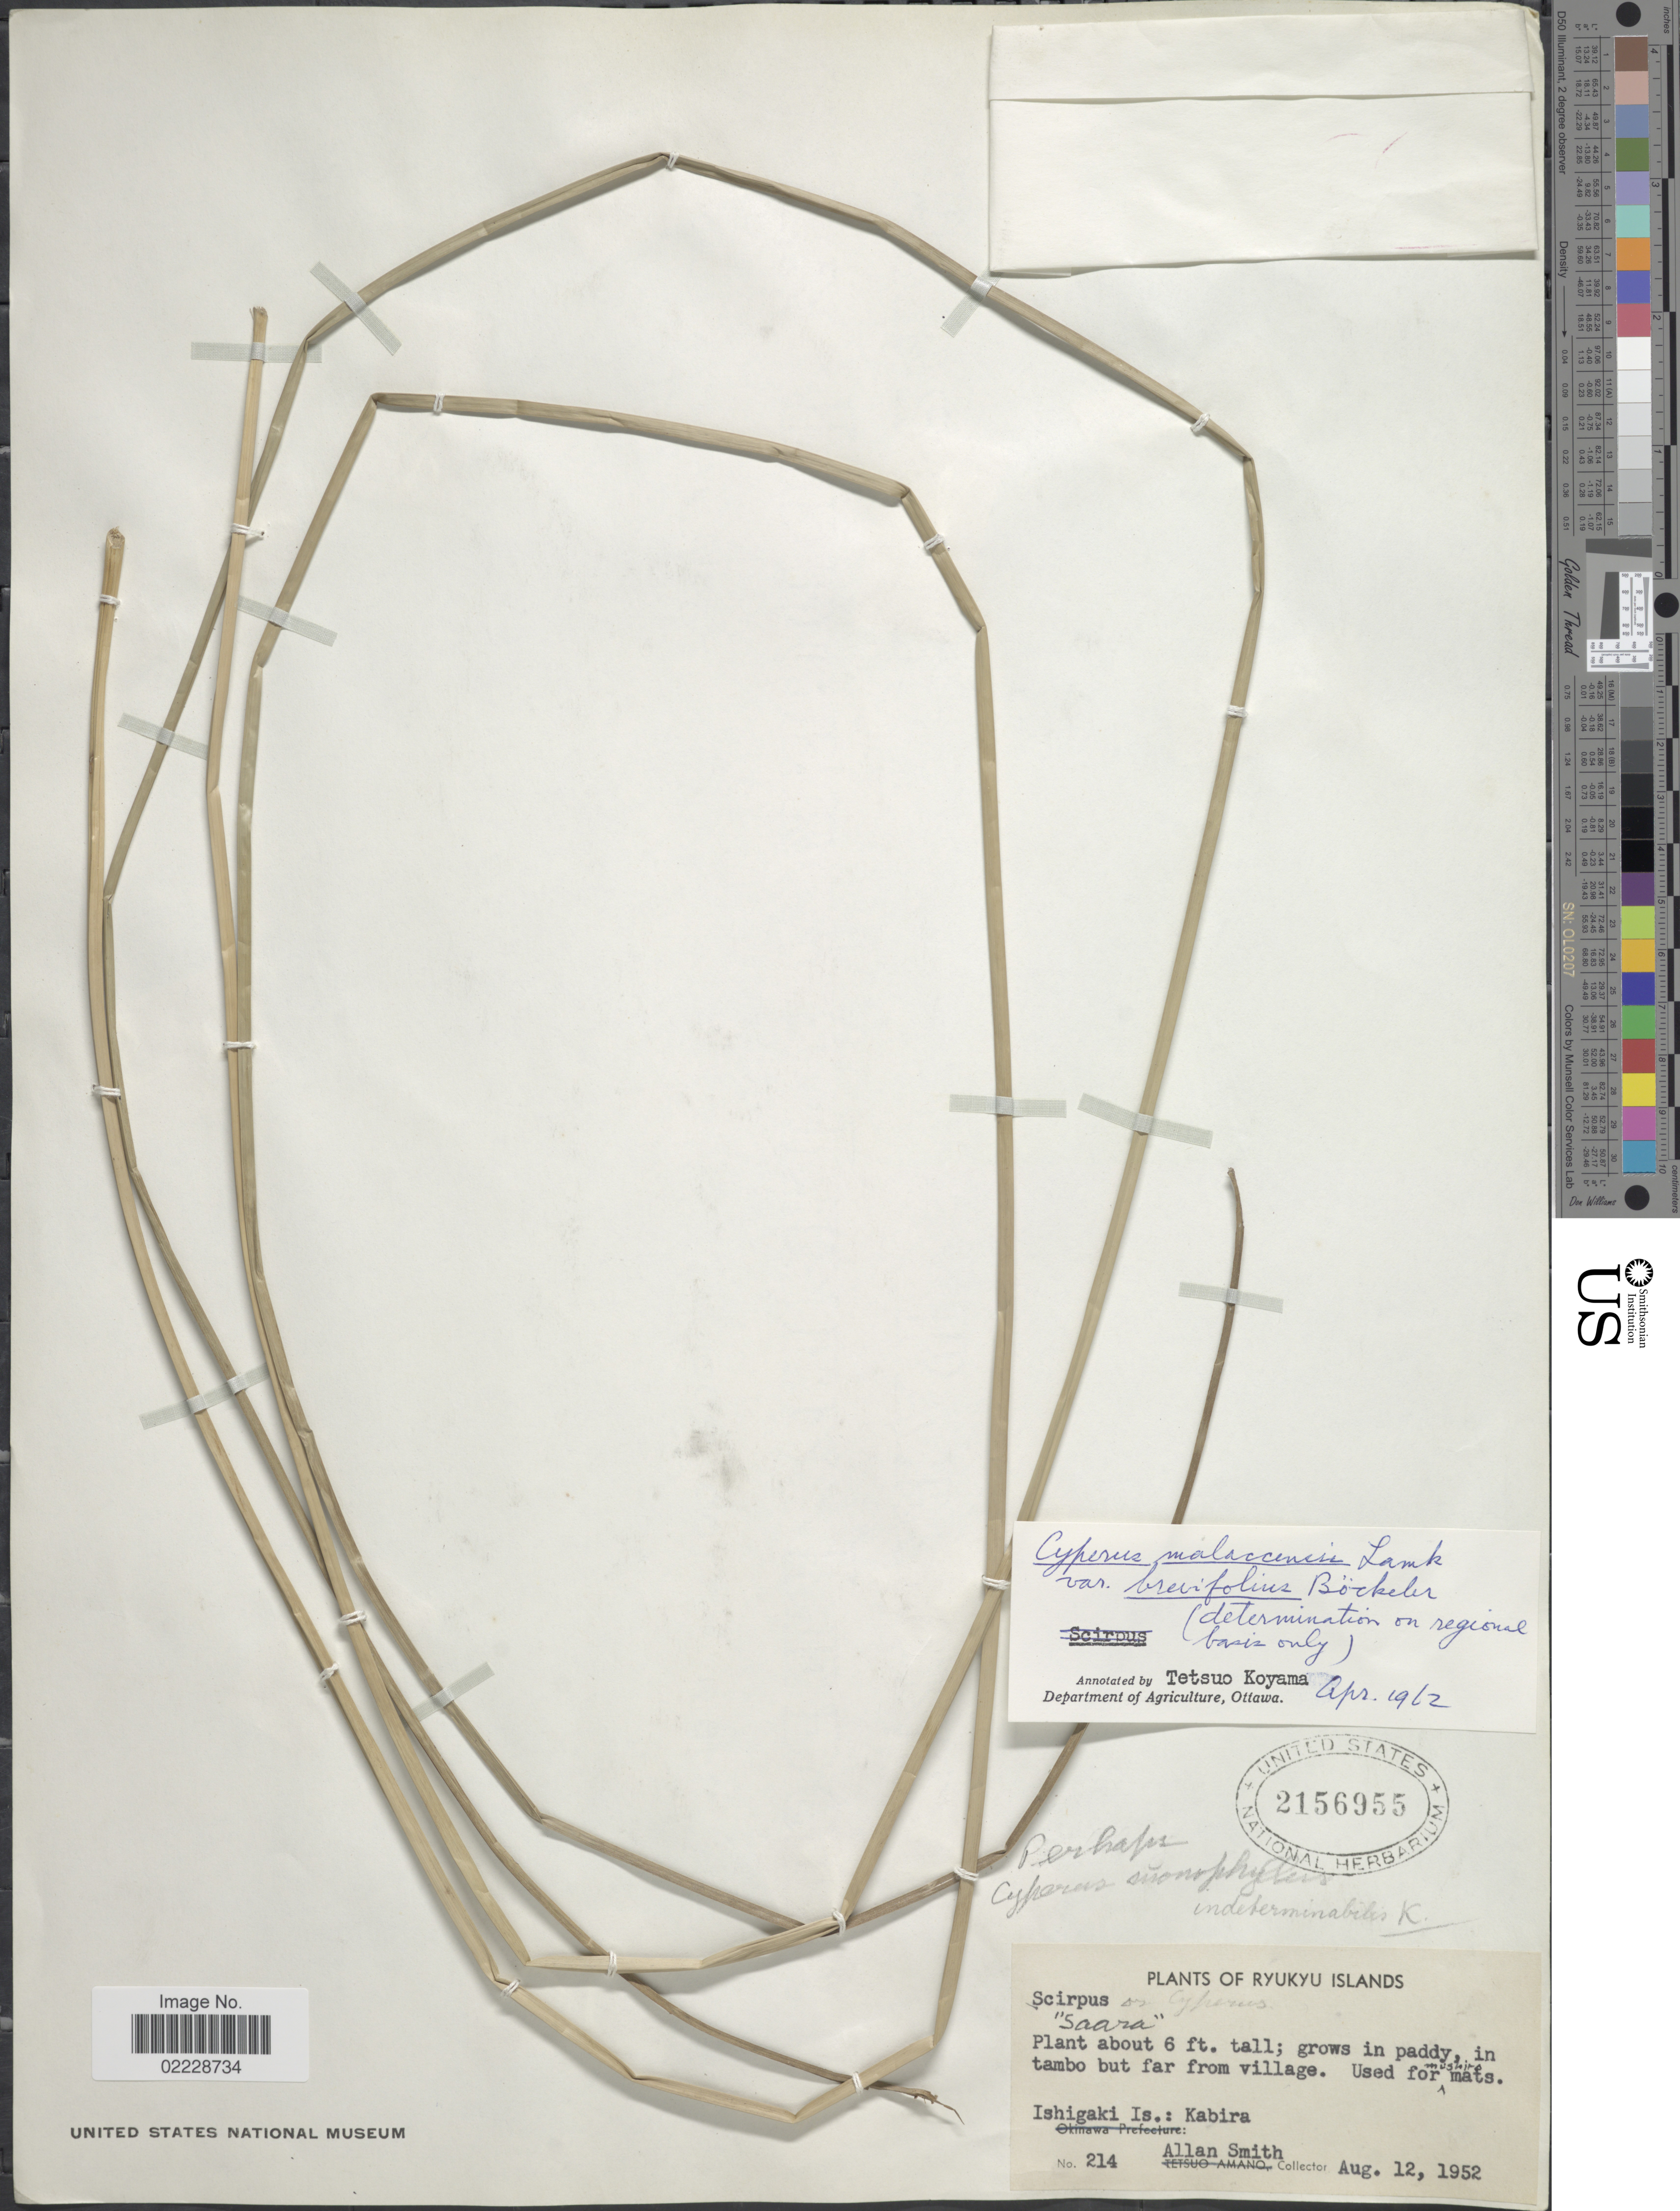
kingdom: Plantae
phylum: Tracheophyta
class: Liliopsida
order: Poales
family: Cyperaceae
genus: Cyperus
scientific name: Cyperus malaccensis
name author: Lam.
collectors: A. Smith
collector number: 214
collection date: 1952-08-12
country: Japan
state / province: Okinawa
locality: Kabira, Ryukyu Islands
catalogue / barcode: US 2156955